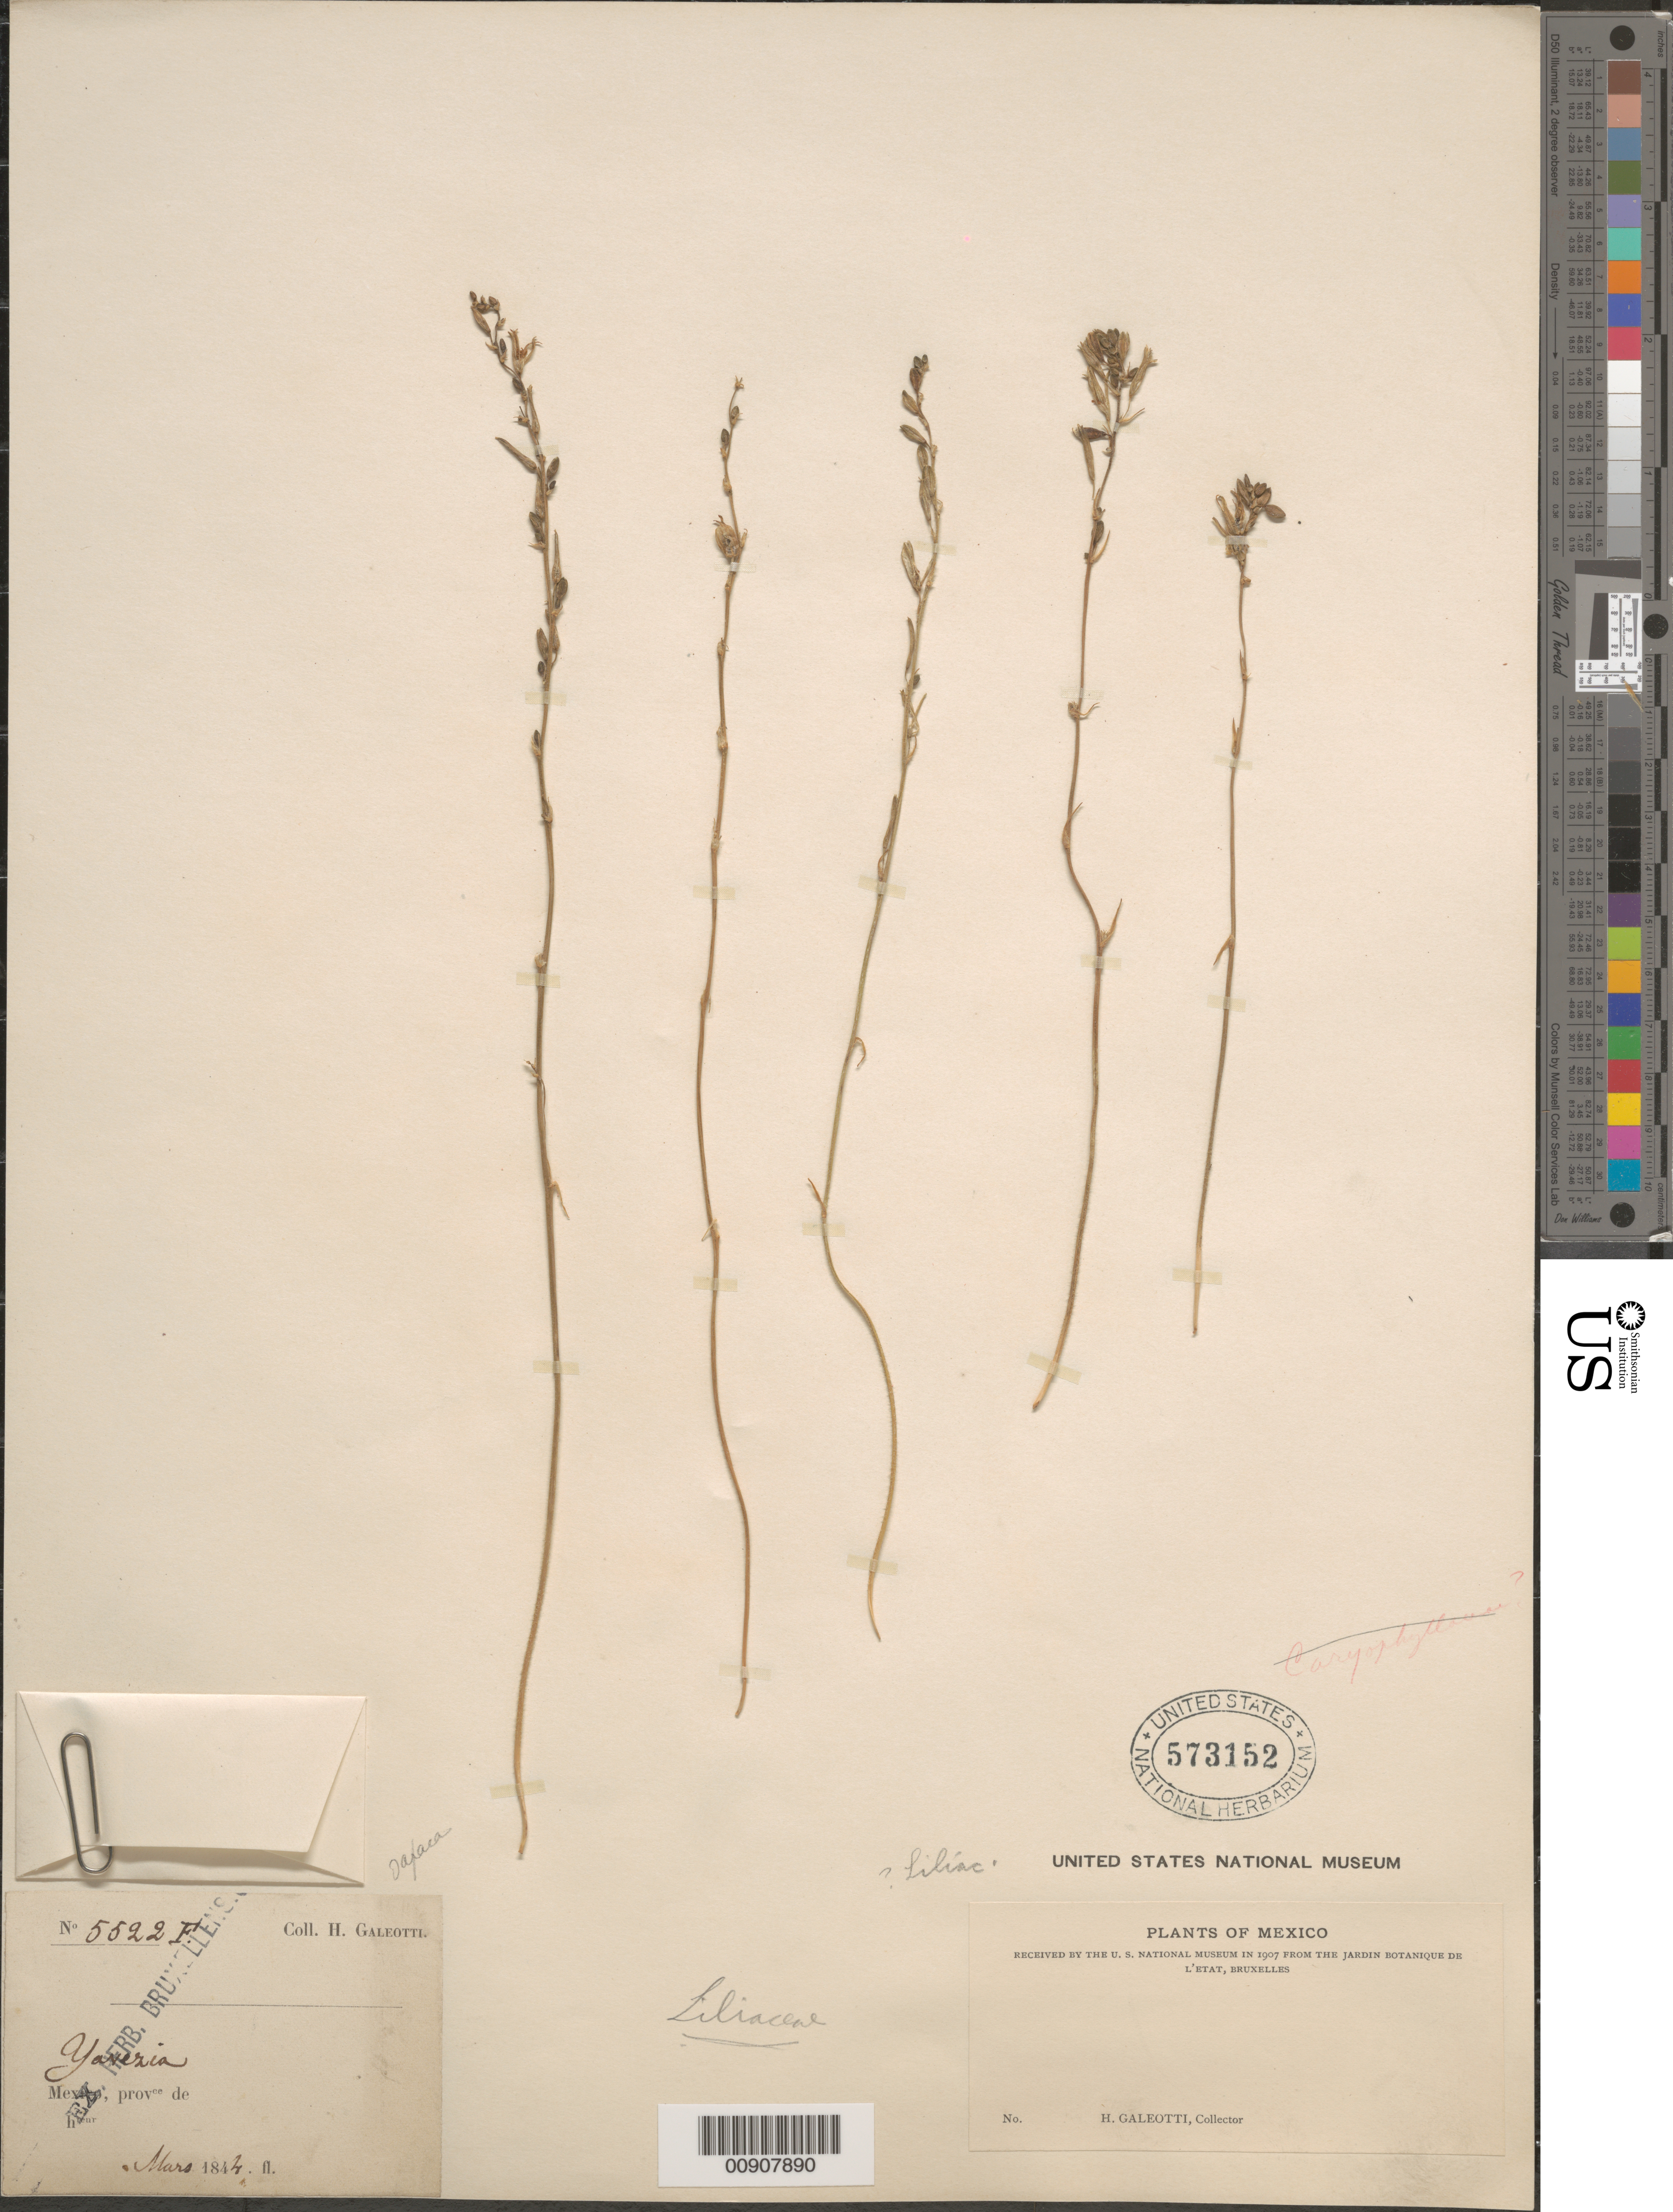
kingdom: Plantae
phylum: Tracheophyta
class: Liliopsida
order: Liliales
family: Liliaceae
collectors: H. G. Galeotti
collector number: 5522 F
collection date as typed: Mar 1844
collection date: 1844-03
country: Mexico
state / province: Oaxaca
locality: Yavezia.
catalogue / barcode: US 573152